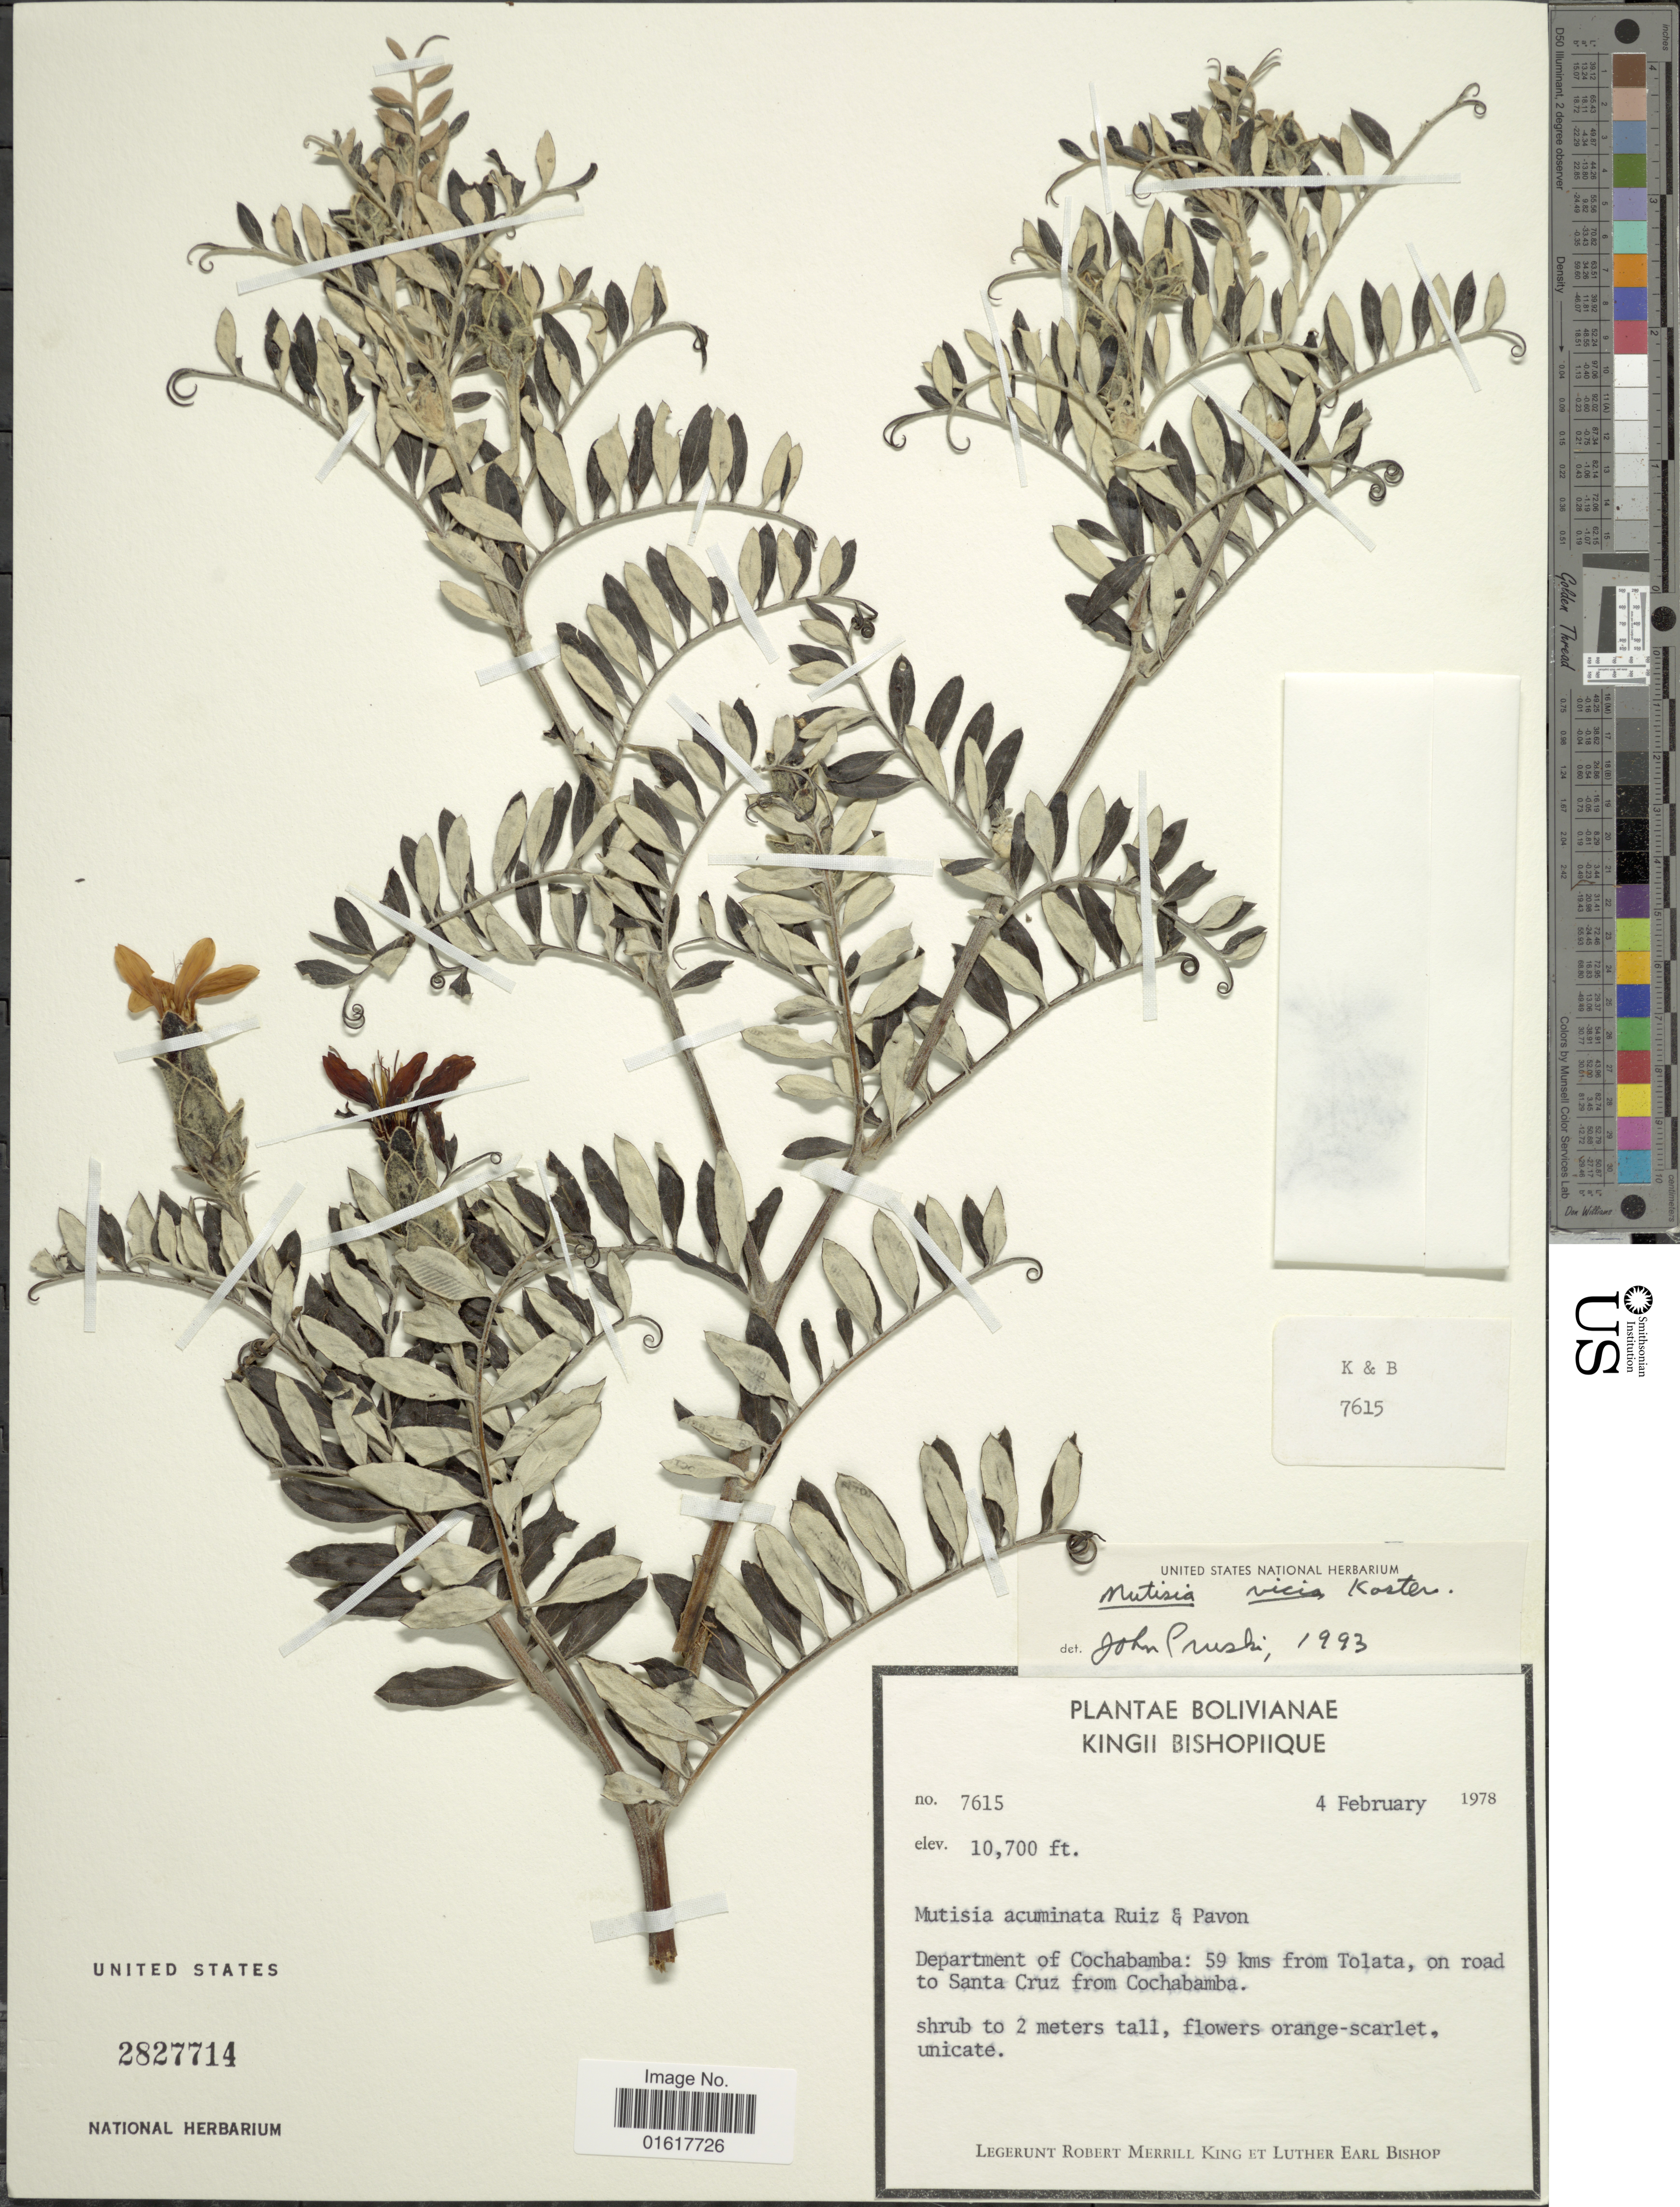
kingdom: Plantae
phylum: Tracheophyta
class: Magnoliopsida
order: Asterales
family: Asteraceae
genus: Mutisia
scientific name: Mutisia vicia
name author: J. Kost.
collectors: R. M. King & L. E. Bishop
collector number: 7615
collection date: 1978-02-04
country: Bolivia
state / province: Cochabamba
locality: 59 kms from Tolata, on road to Santa Cruz from Cochabamba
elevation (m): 3261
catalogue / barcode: US 2827714